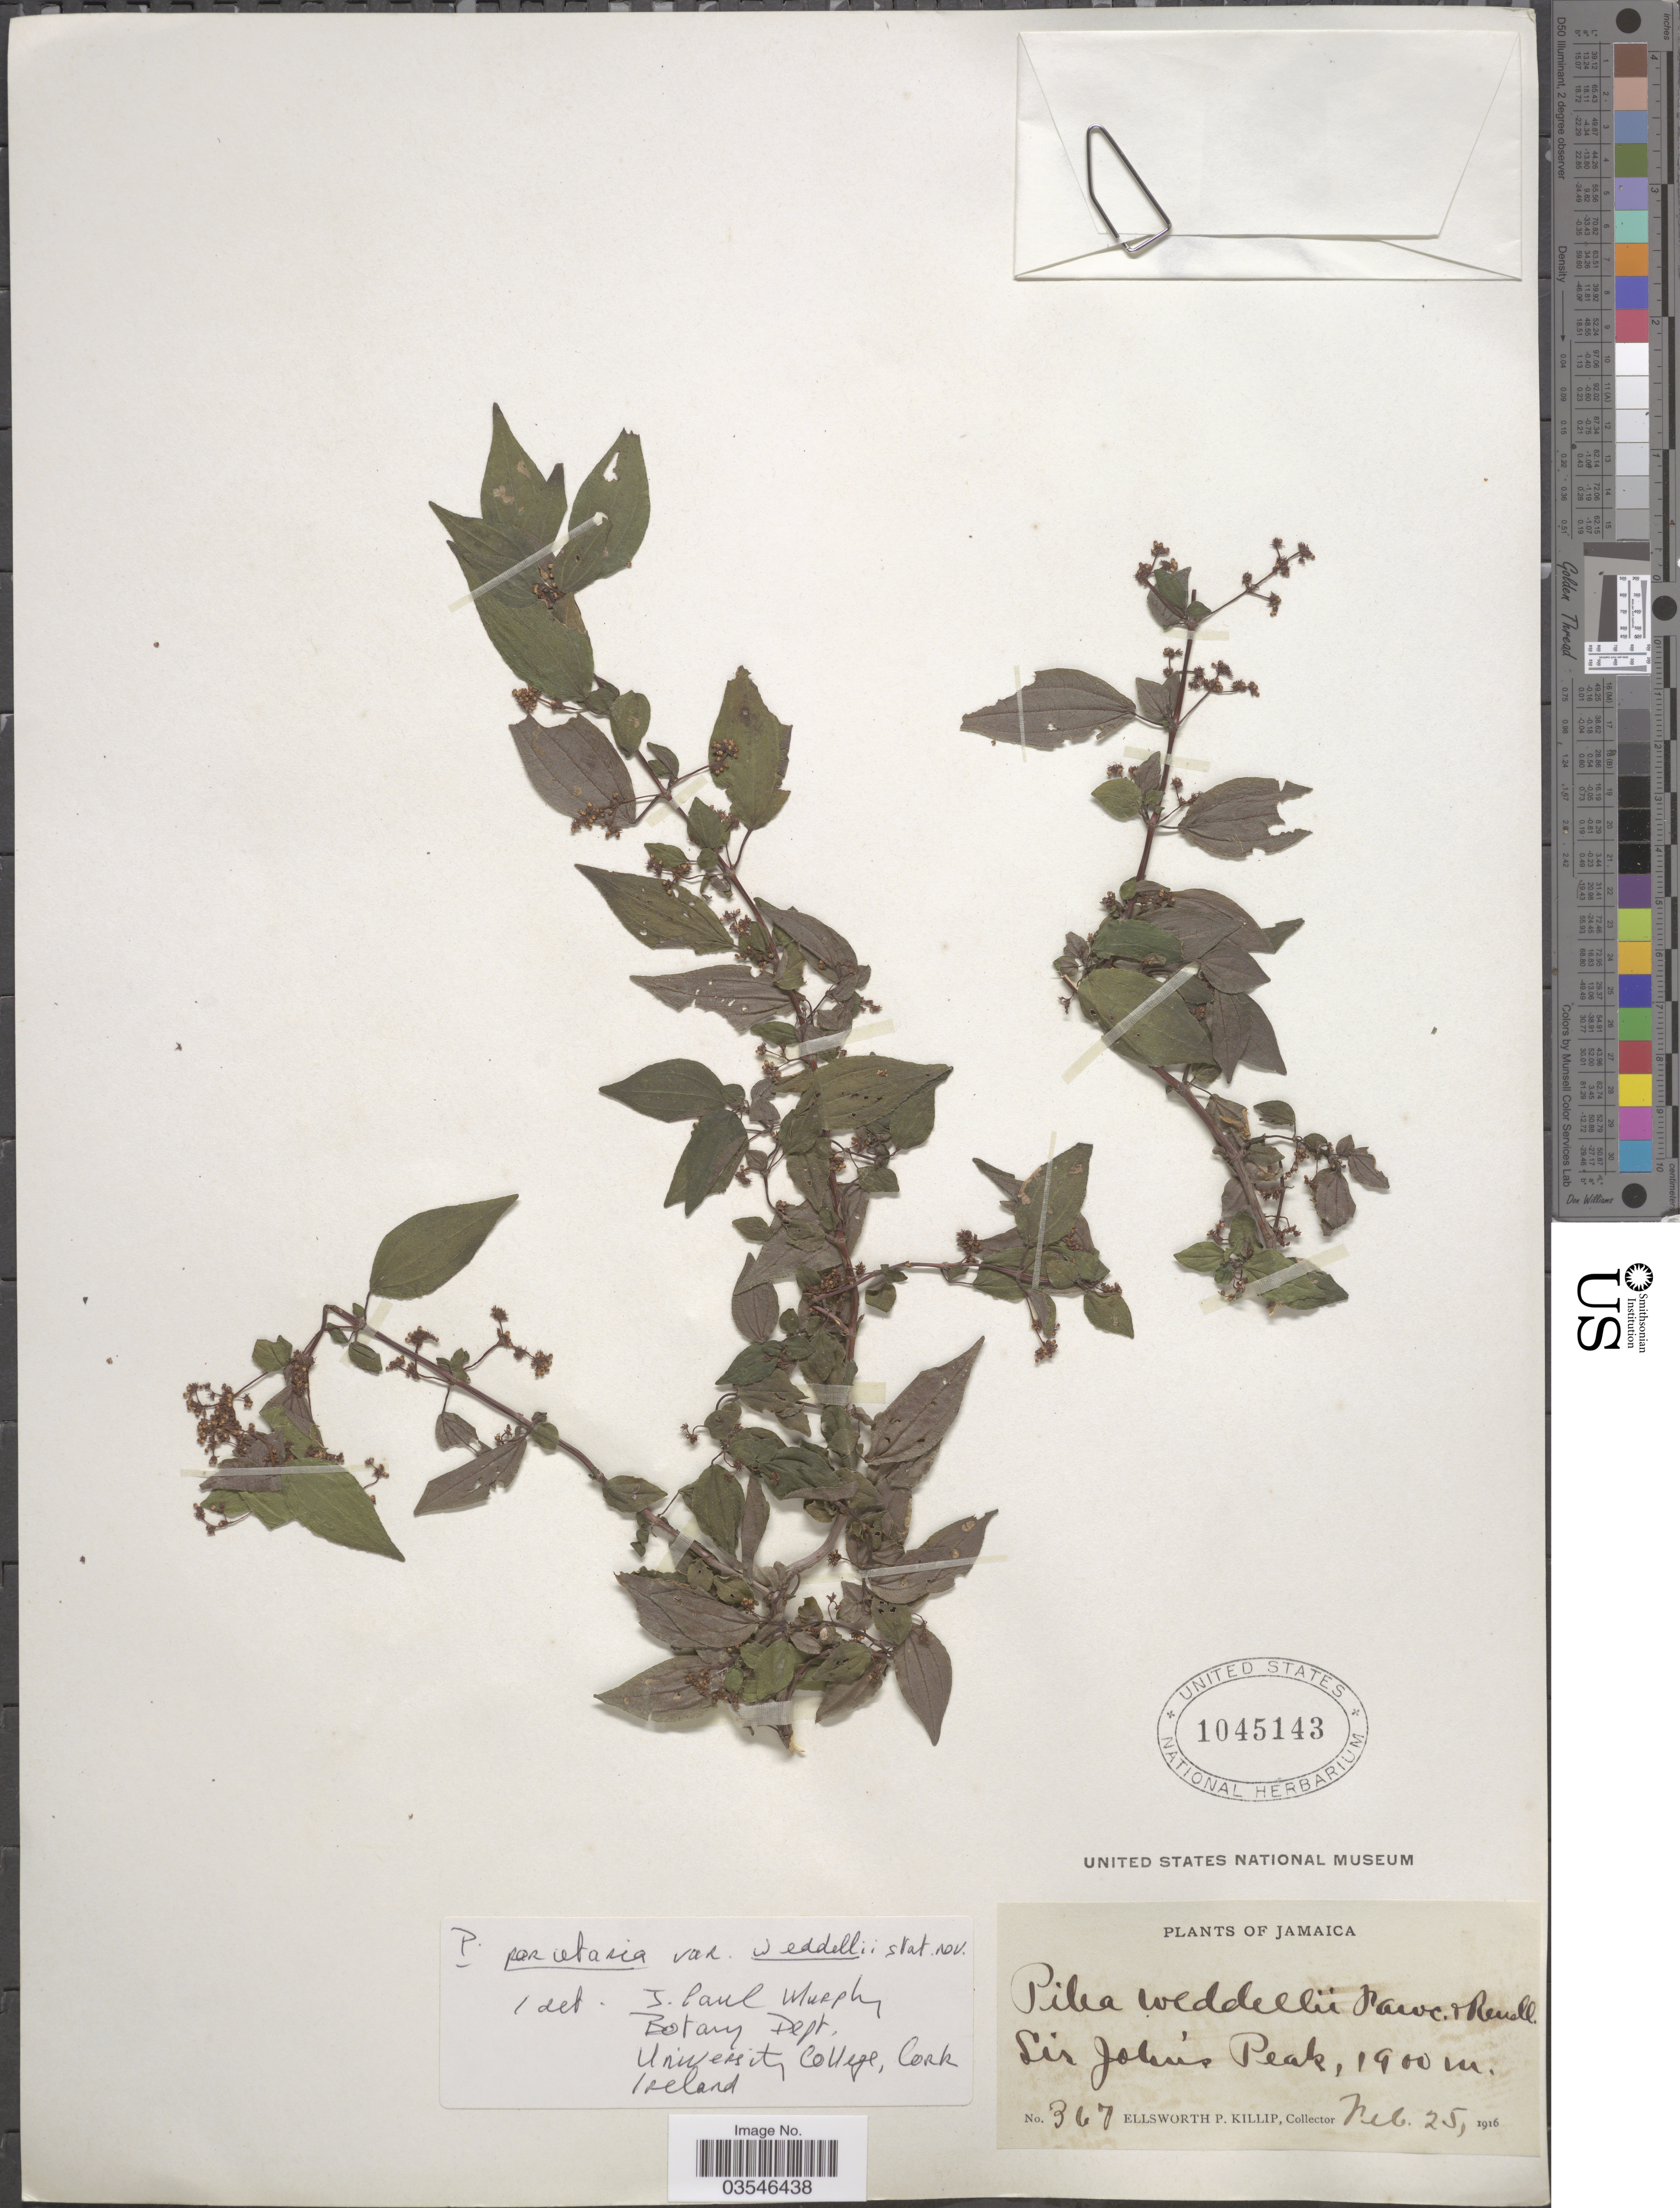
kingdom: Plantae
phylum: Tracheophyta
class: Magnoliopsida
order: Rosales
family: Urticaceae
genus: Pilea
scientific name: Pilea weddellii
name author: Fawc. & Rendle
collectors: E. P. Killip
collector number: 367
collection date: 1916-02-25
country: Jamaica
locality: Sir John's Peak.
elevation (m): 1900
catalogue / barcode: US 1045143